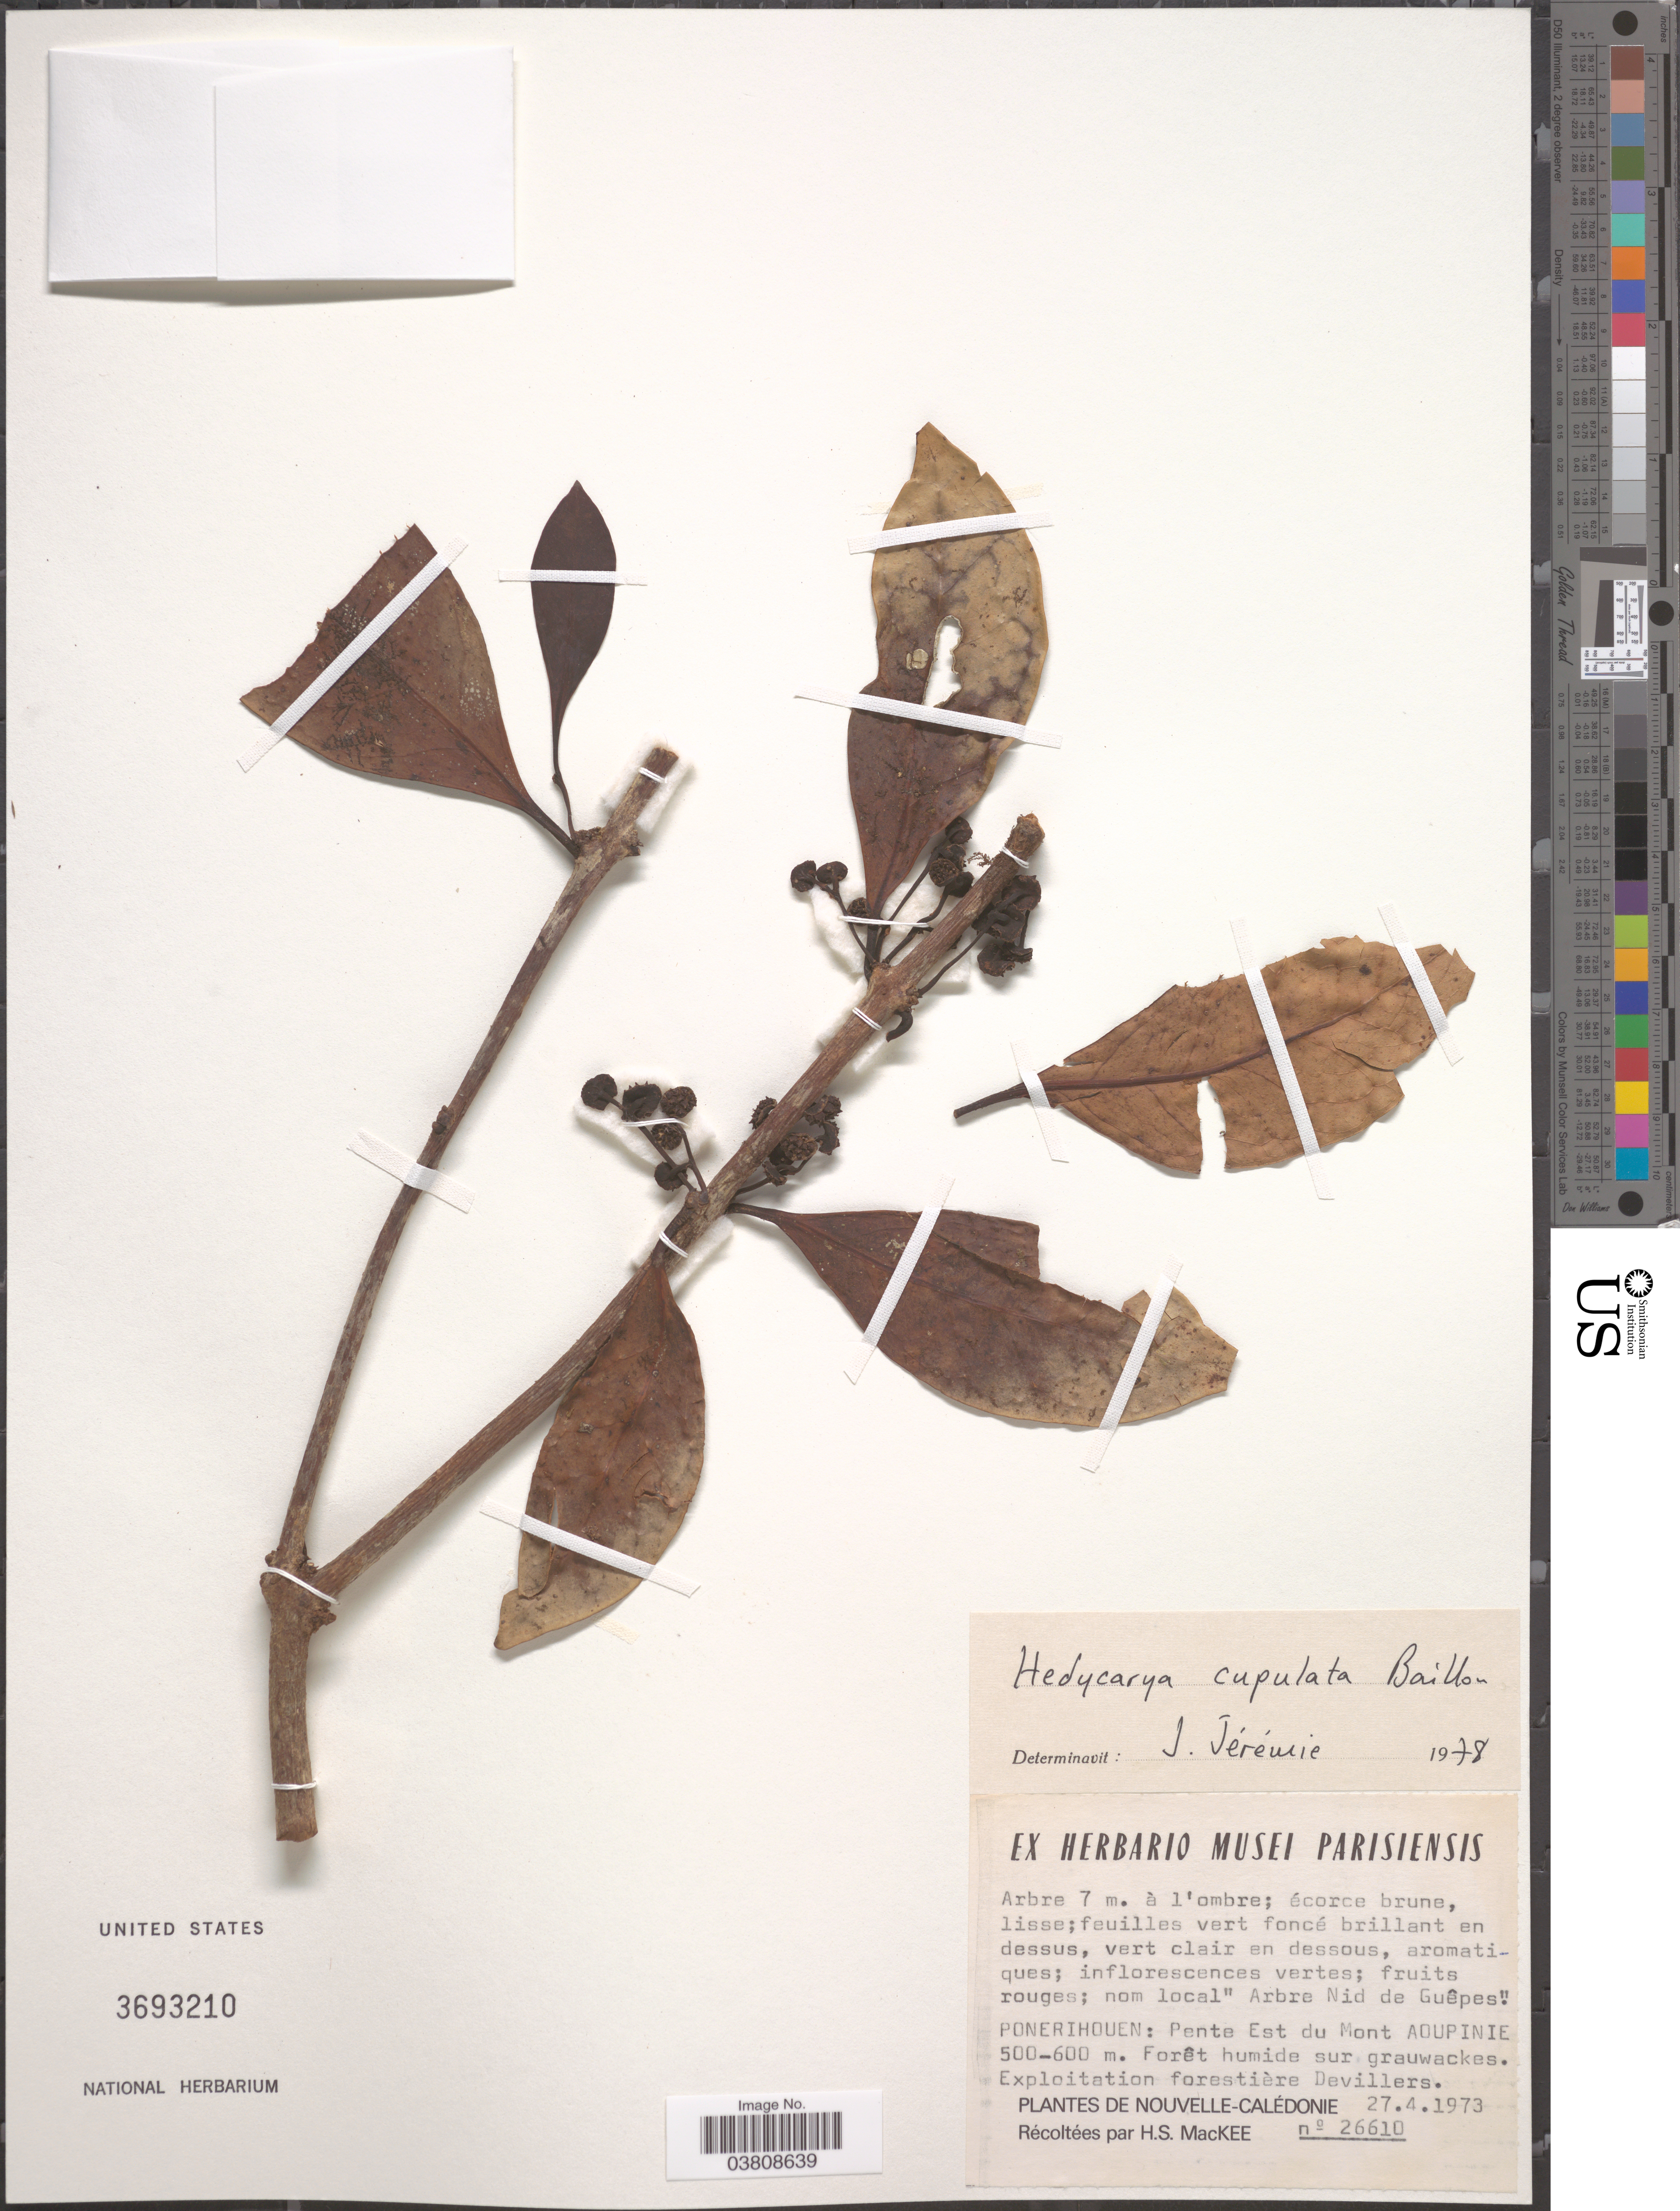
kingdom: Plantae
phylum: Tracheophyta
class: Magnoliopsida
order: Laurales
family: Monimiaceae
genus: Hedycarya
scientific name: Hedycarya cupulata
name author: Baill.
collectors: H. S. MacKee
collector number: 26610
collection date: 1973-04-27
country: New Caledonia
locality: Ponerihouen: Pente Est du Mont Aoupinie. Nouvelle- Calédonie.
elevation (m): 500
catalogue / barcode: US 3693210